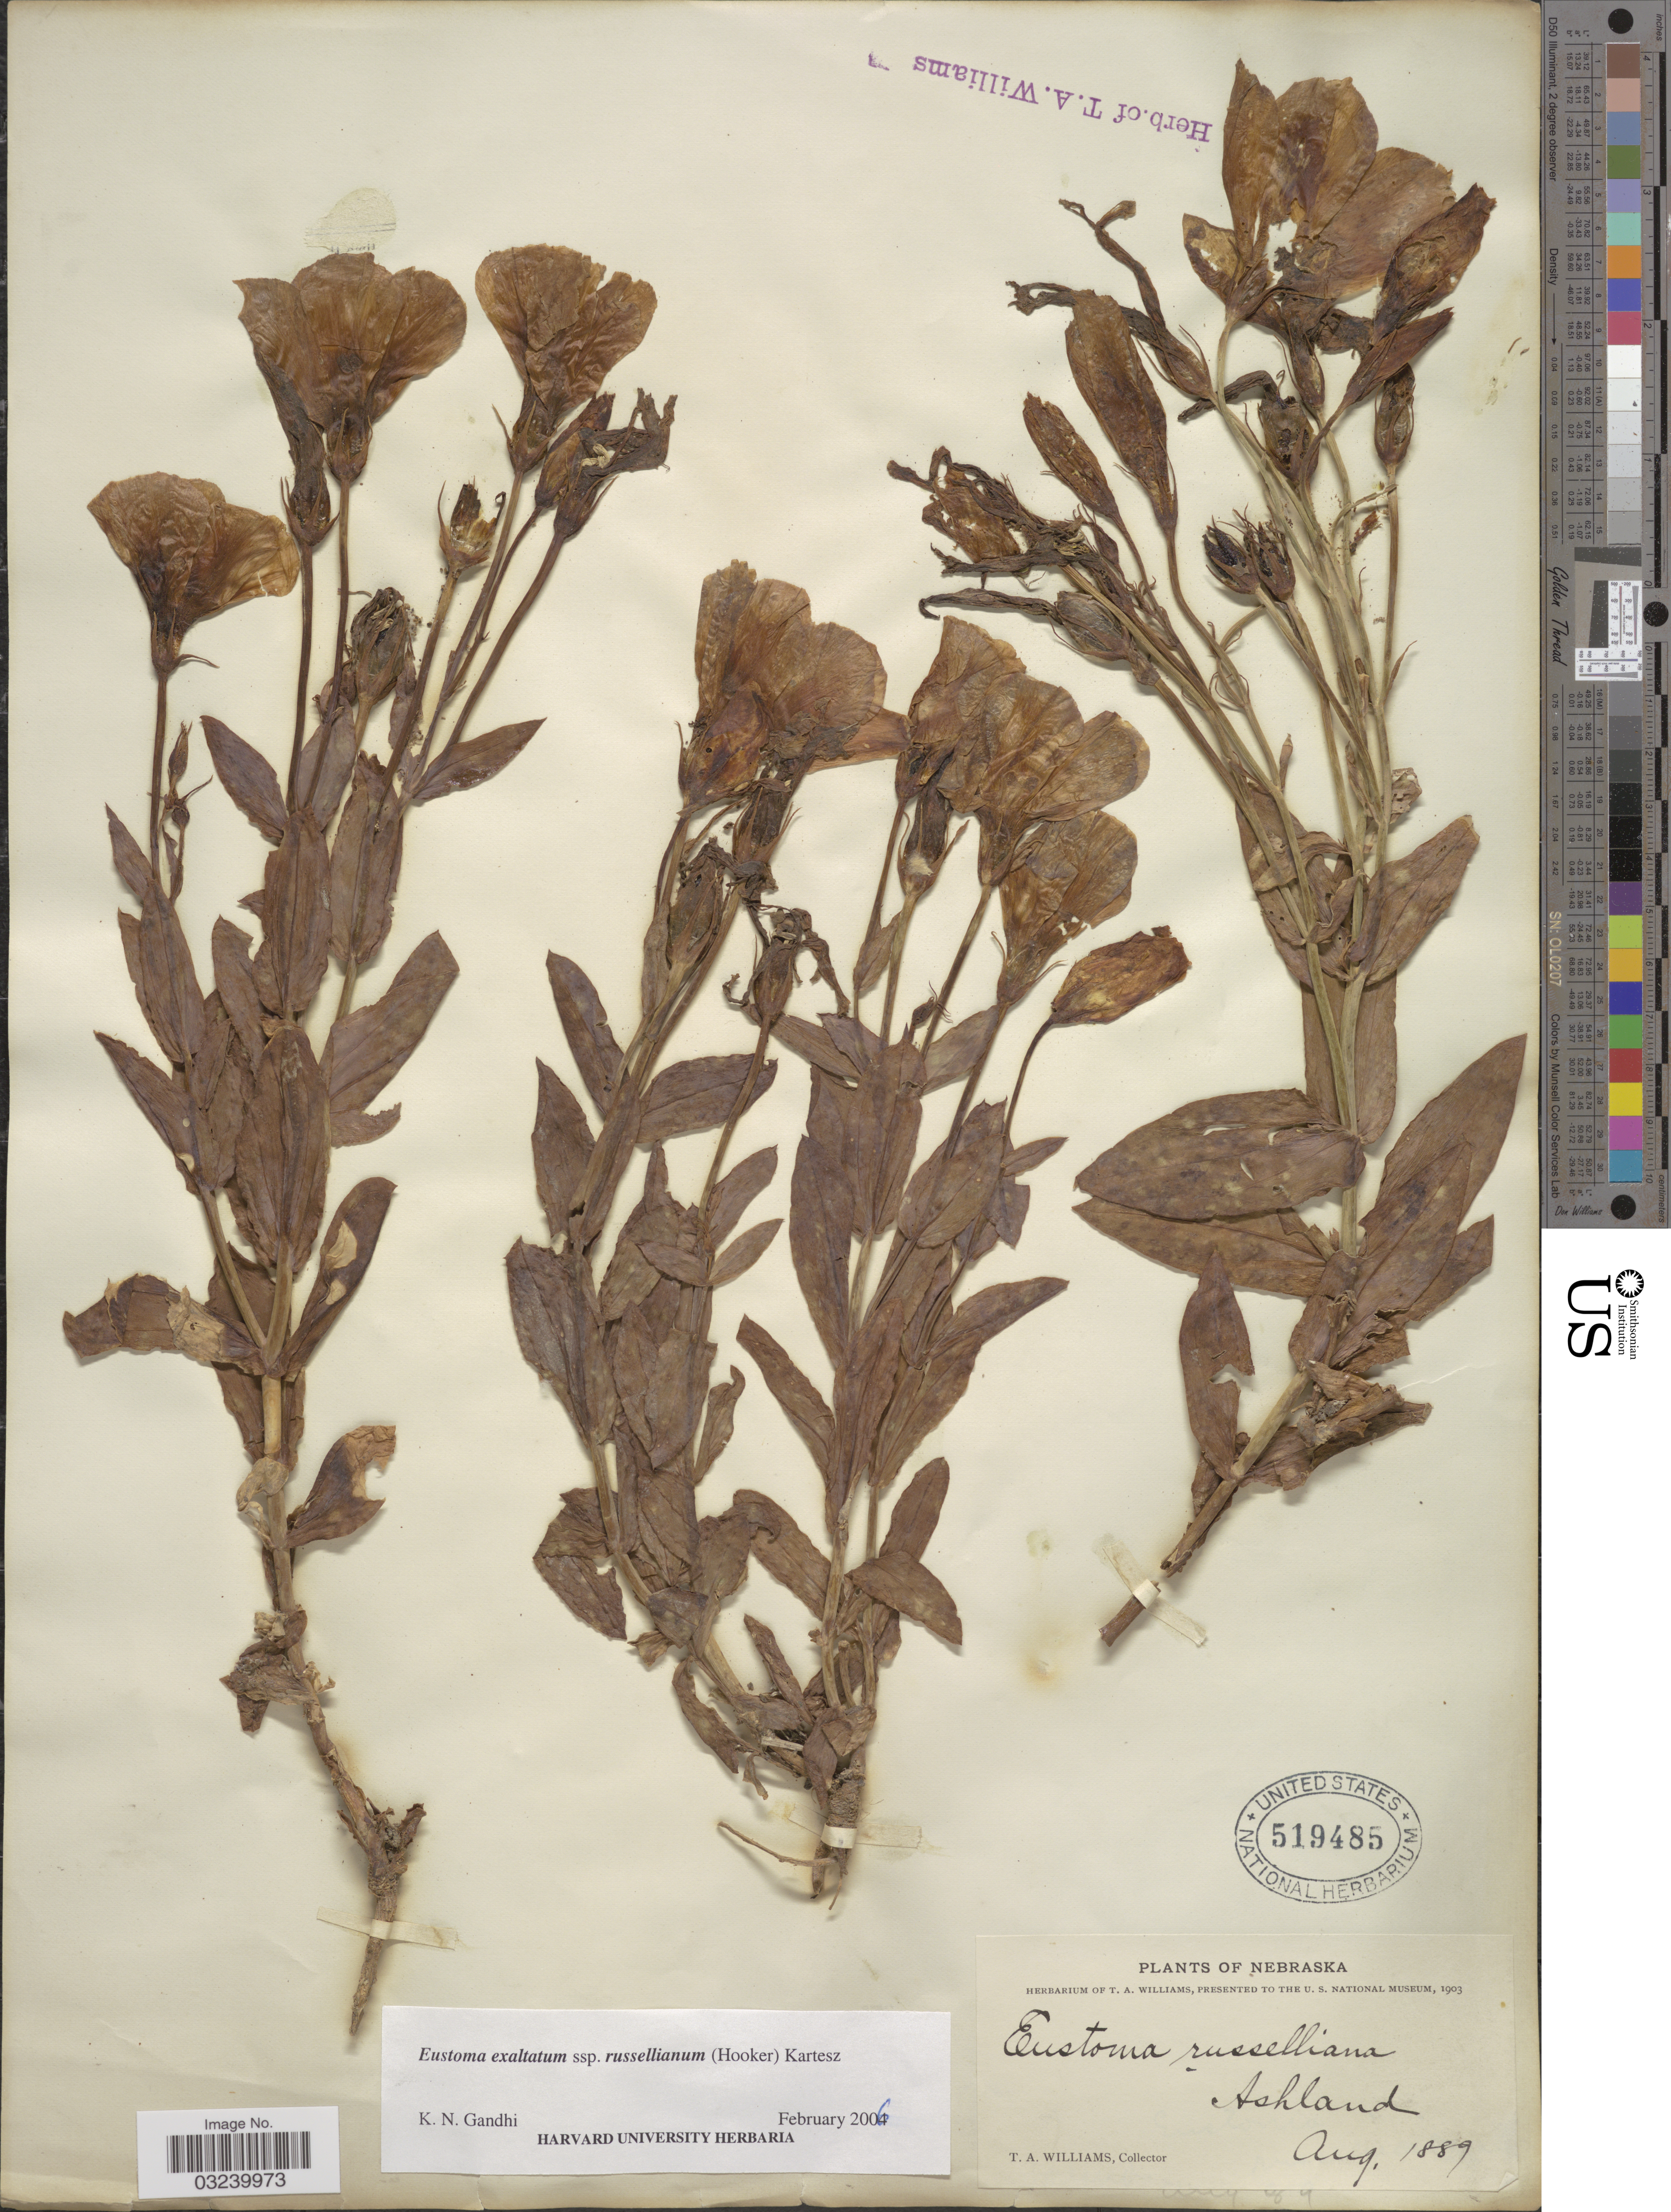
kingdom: Plantae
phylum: Tracheophyta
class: Magnoliopsida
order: Gentianales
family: Gentianaceae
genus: Eustoma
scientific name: Eustoma grandiflorum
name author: (Raf.) Shinners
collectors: T. Williams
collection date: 1889-08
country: United States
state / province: Nebraska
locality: Ashland.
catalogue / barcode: US 519485